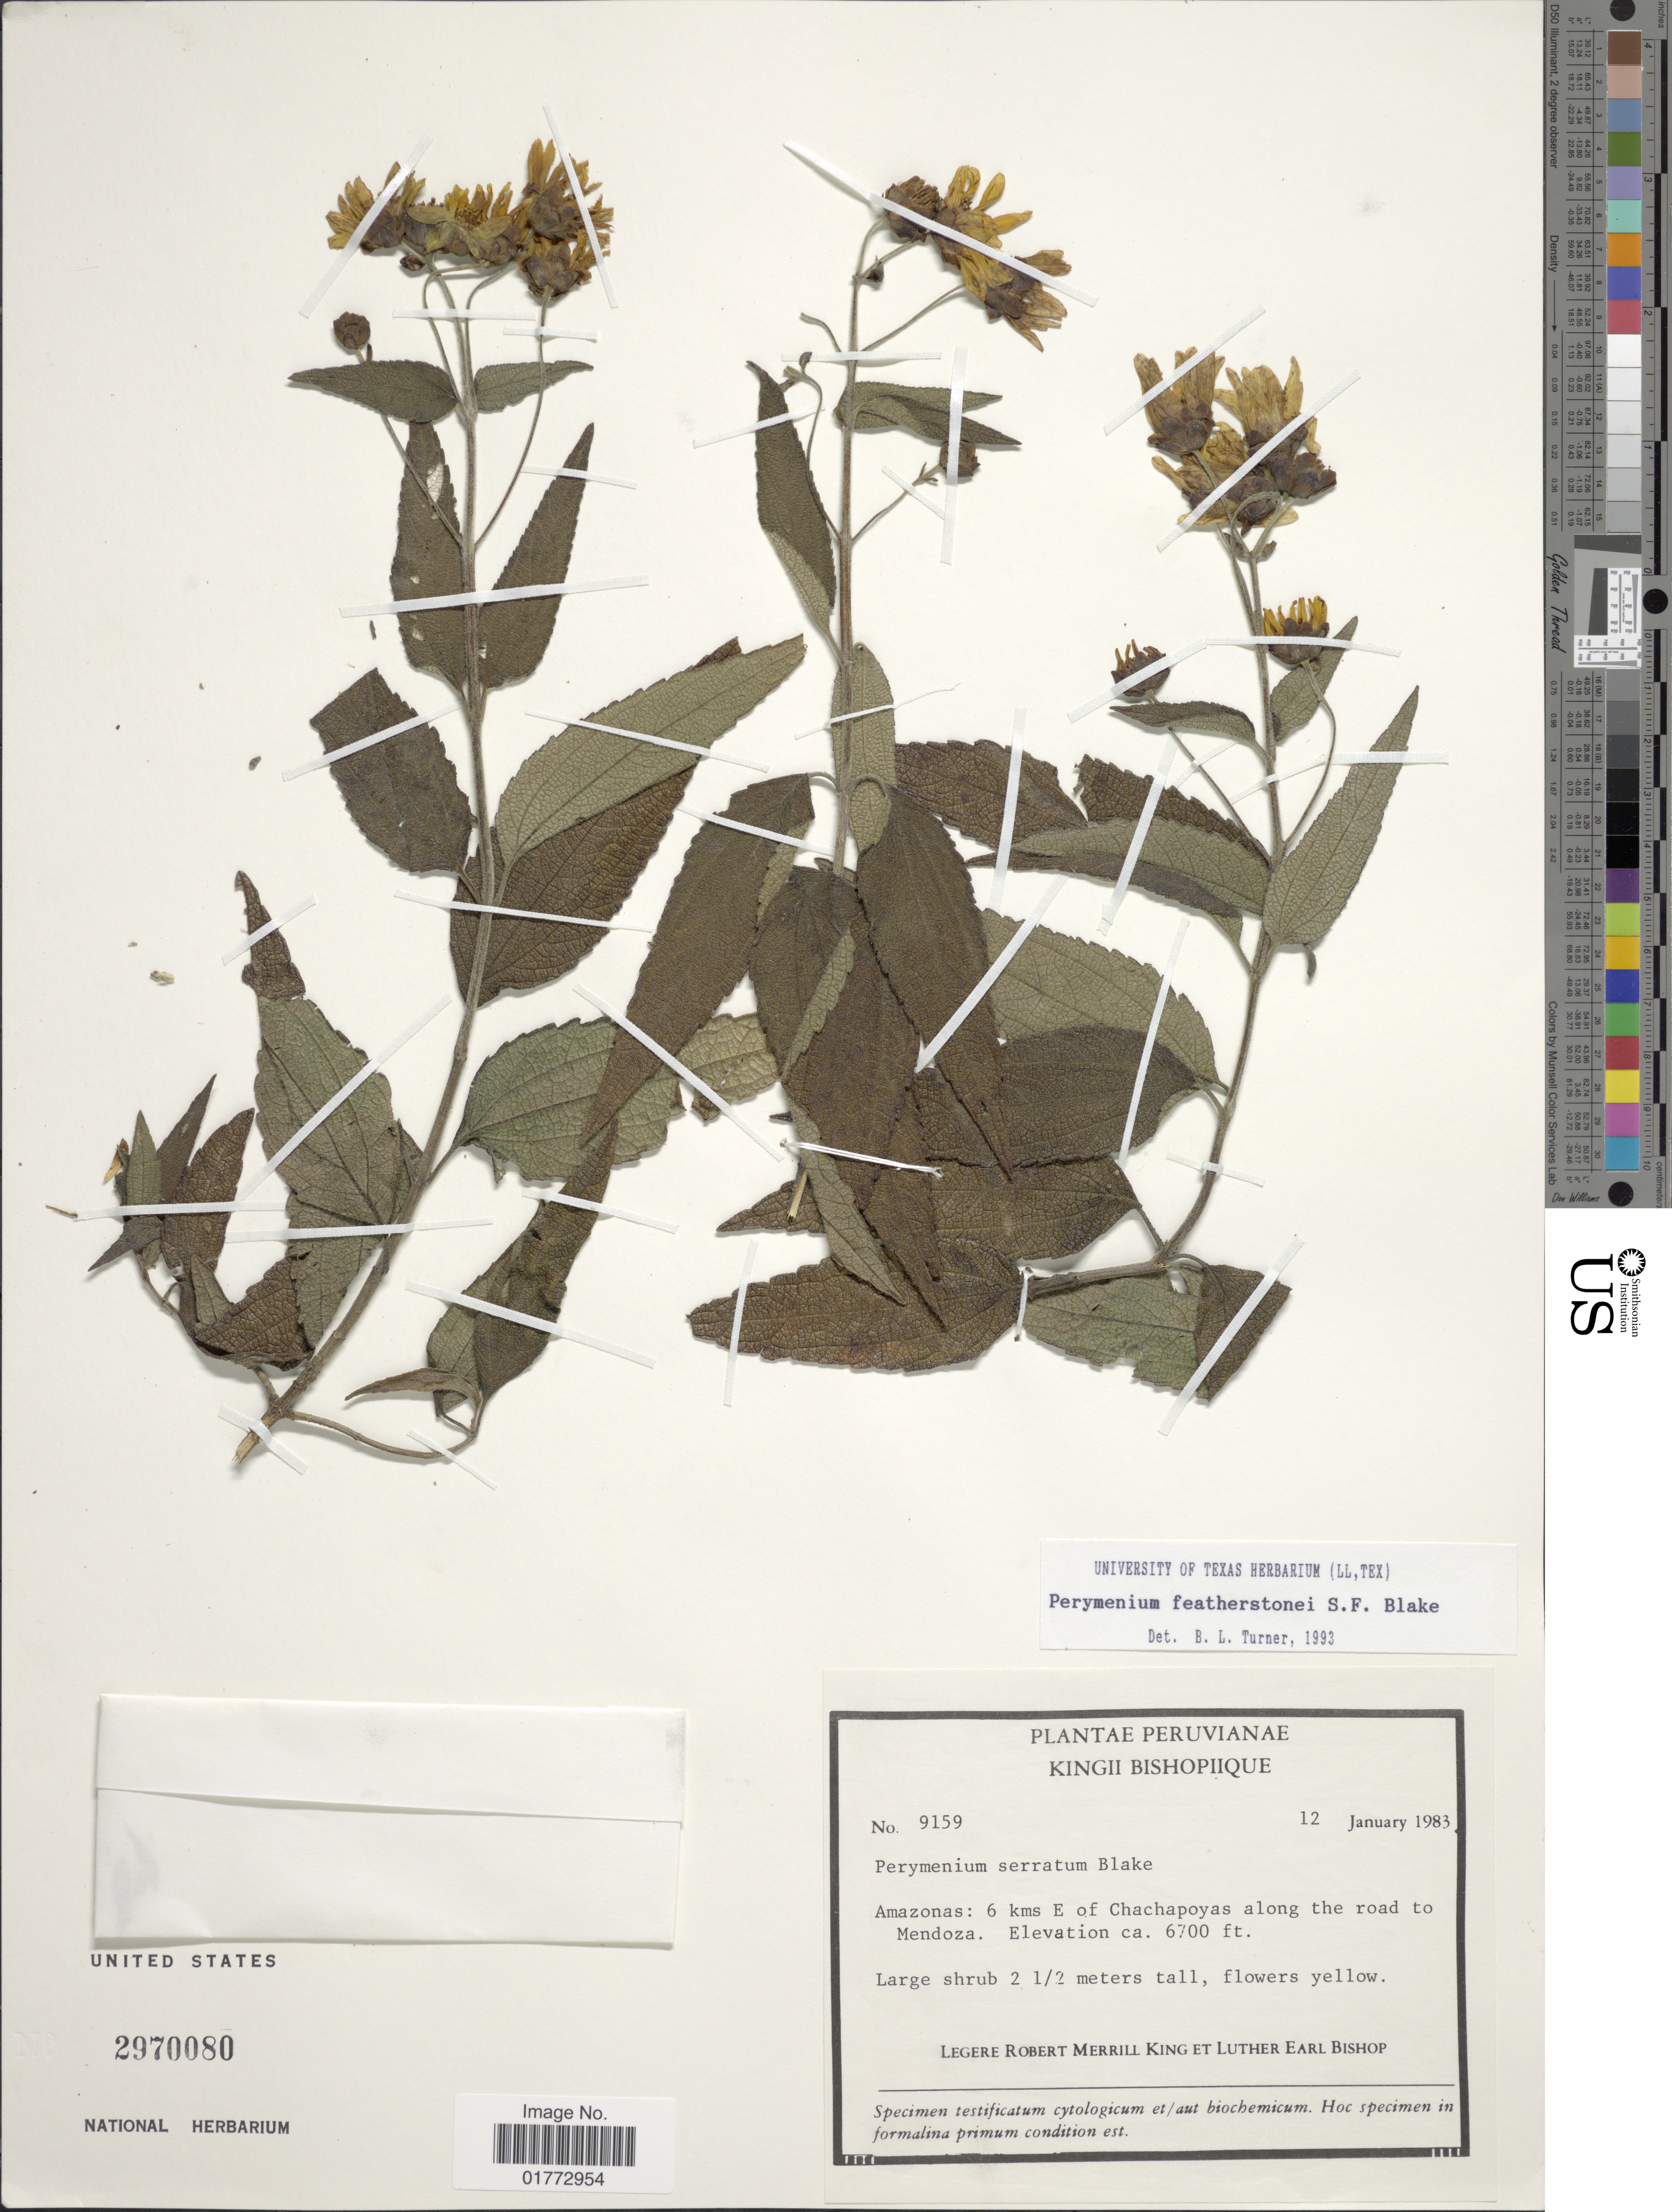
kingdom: Plantae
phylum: Tracheophyta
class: Magnoliopsida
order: Asterales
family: Asteraceae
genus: Perymenium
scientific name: Perymenium featherstonei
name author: S.F. Blake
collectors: R. M. King & L. E. Bishop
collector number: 9159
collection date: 1983-01-12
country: Peru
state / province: Amazonas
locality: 6 kms E of Chachapoyas along the road to Mendoza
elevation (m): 2042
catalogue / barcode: US 2970080